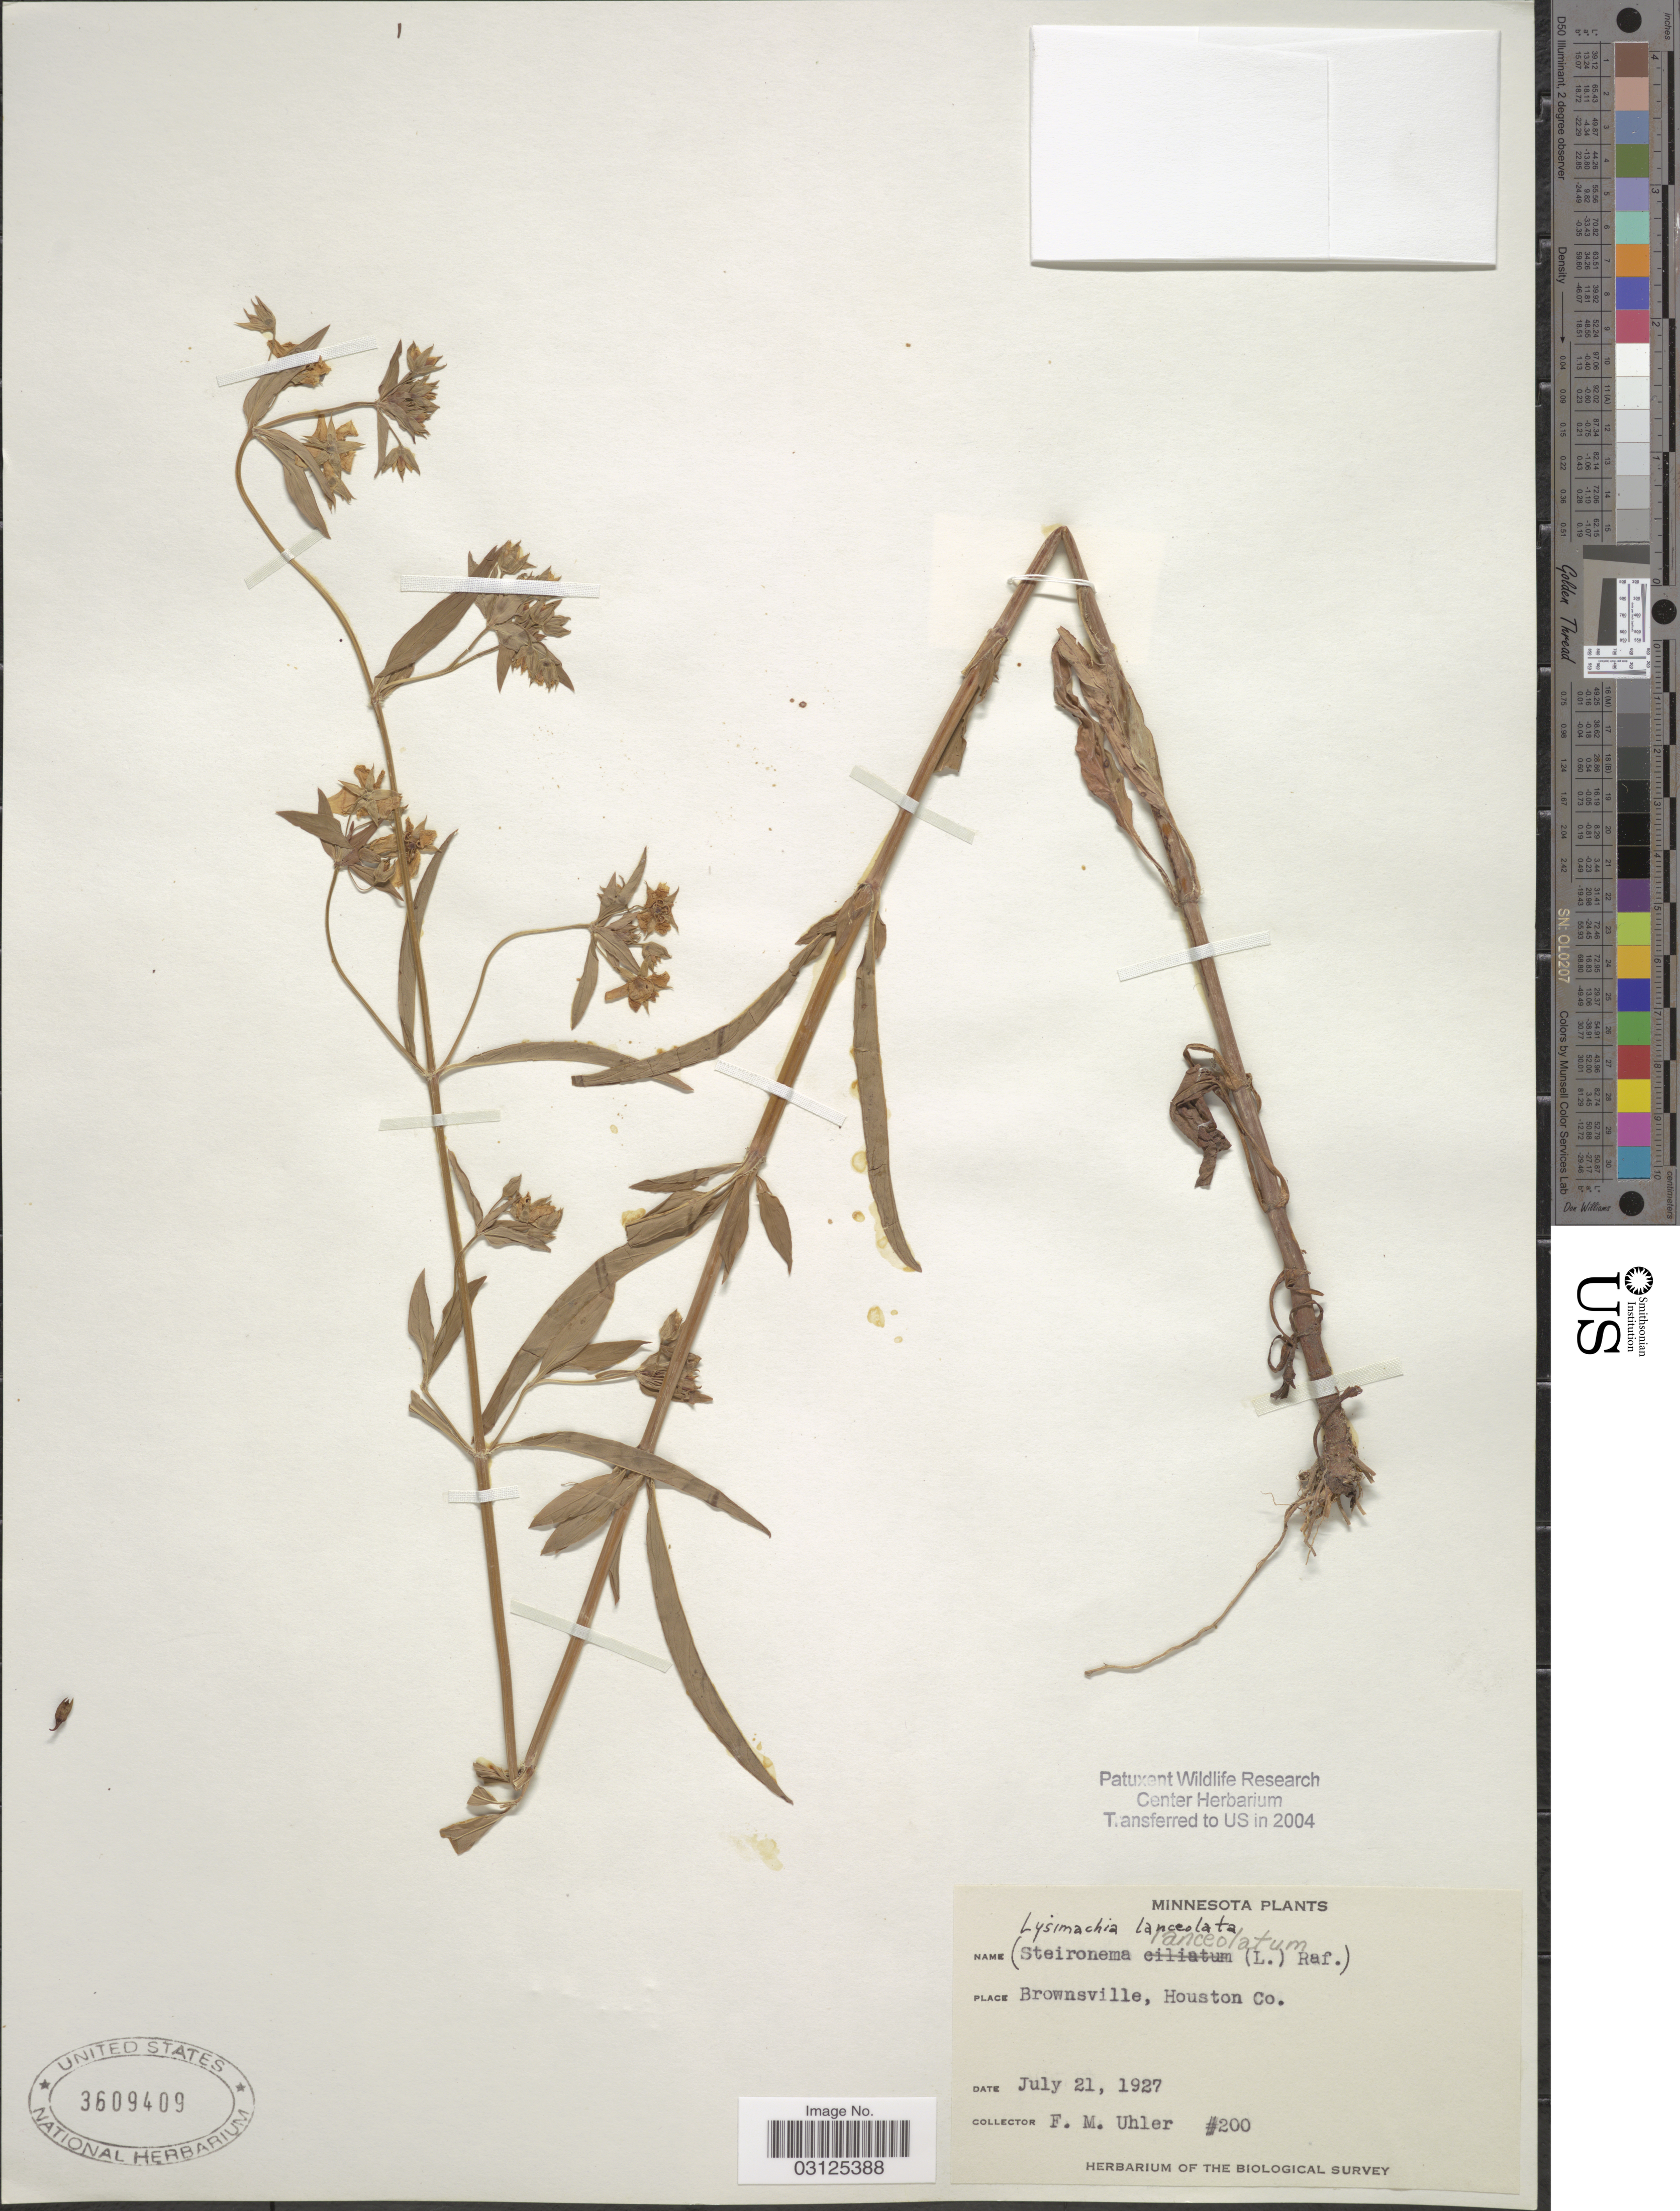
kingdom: Plantae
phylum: Tracheophyta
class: Magnoliopsida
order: Ericales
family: Primulaceae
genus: Lysimachia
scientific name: Lysimachia lanceolata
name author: Walter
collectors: F. M. Uhler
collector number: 200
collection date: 1927-07-21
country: United States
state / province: Minnesota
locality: Brownsville, Houston Co.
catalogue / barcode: US 3609409